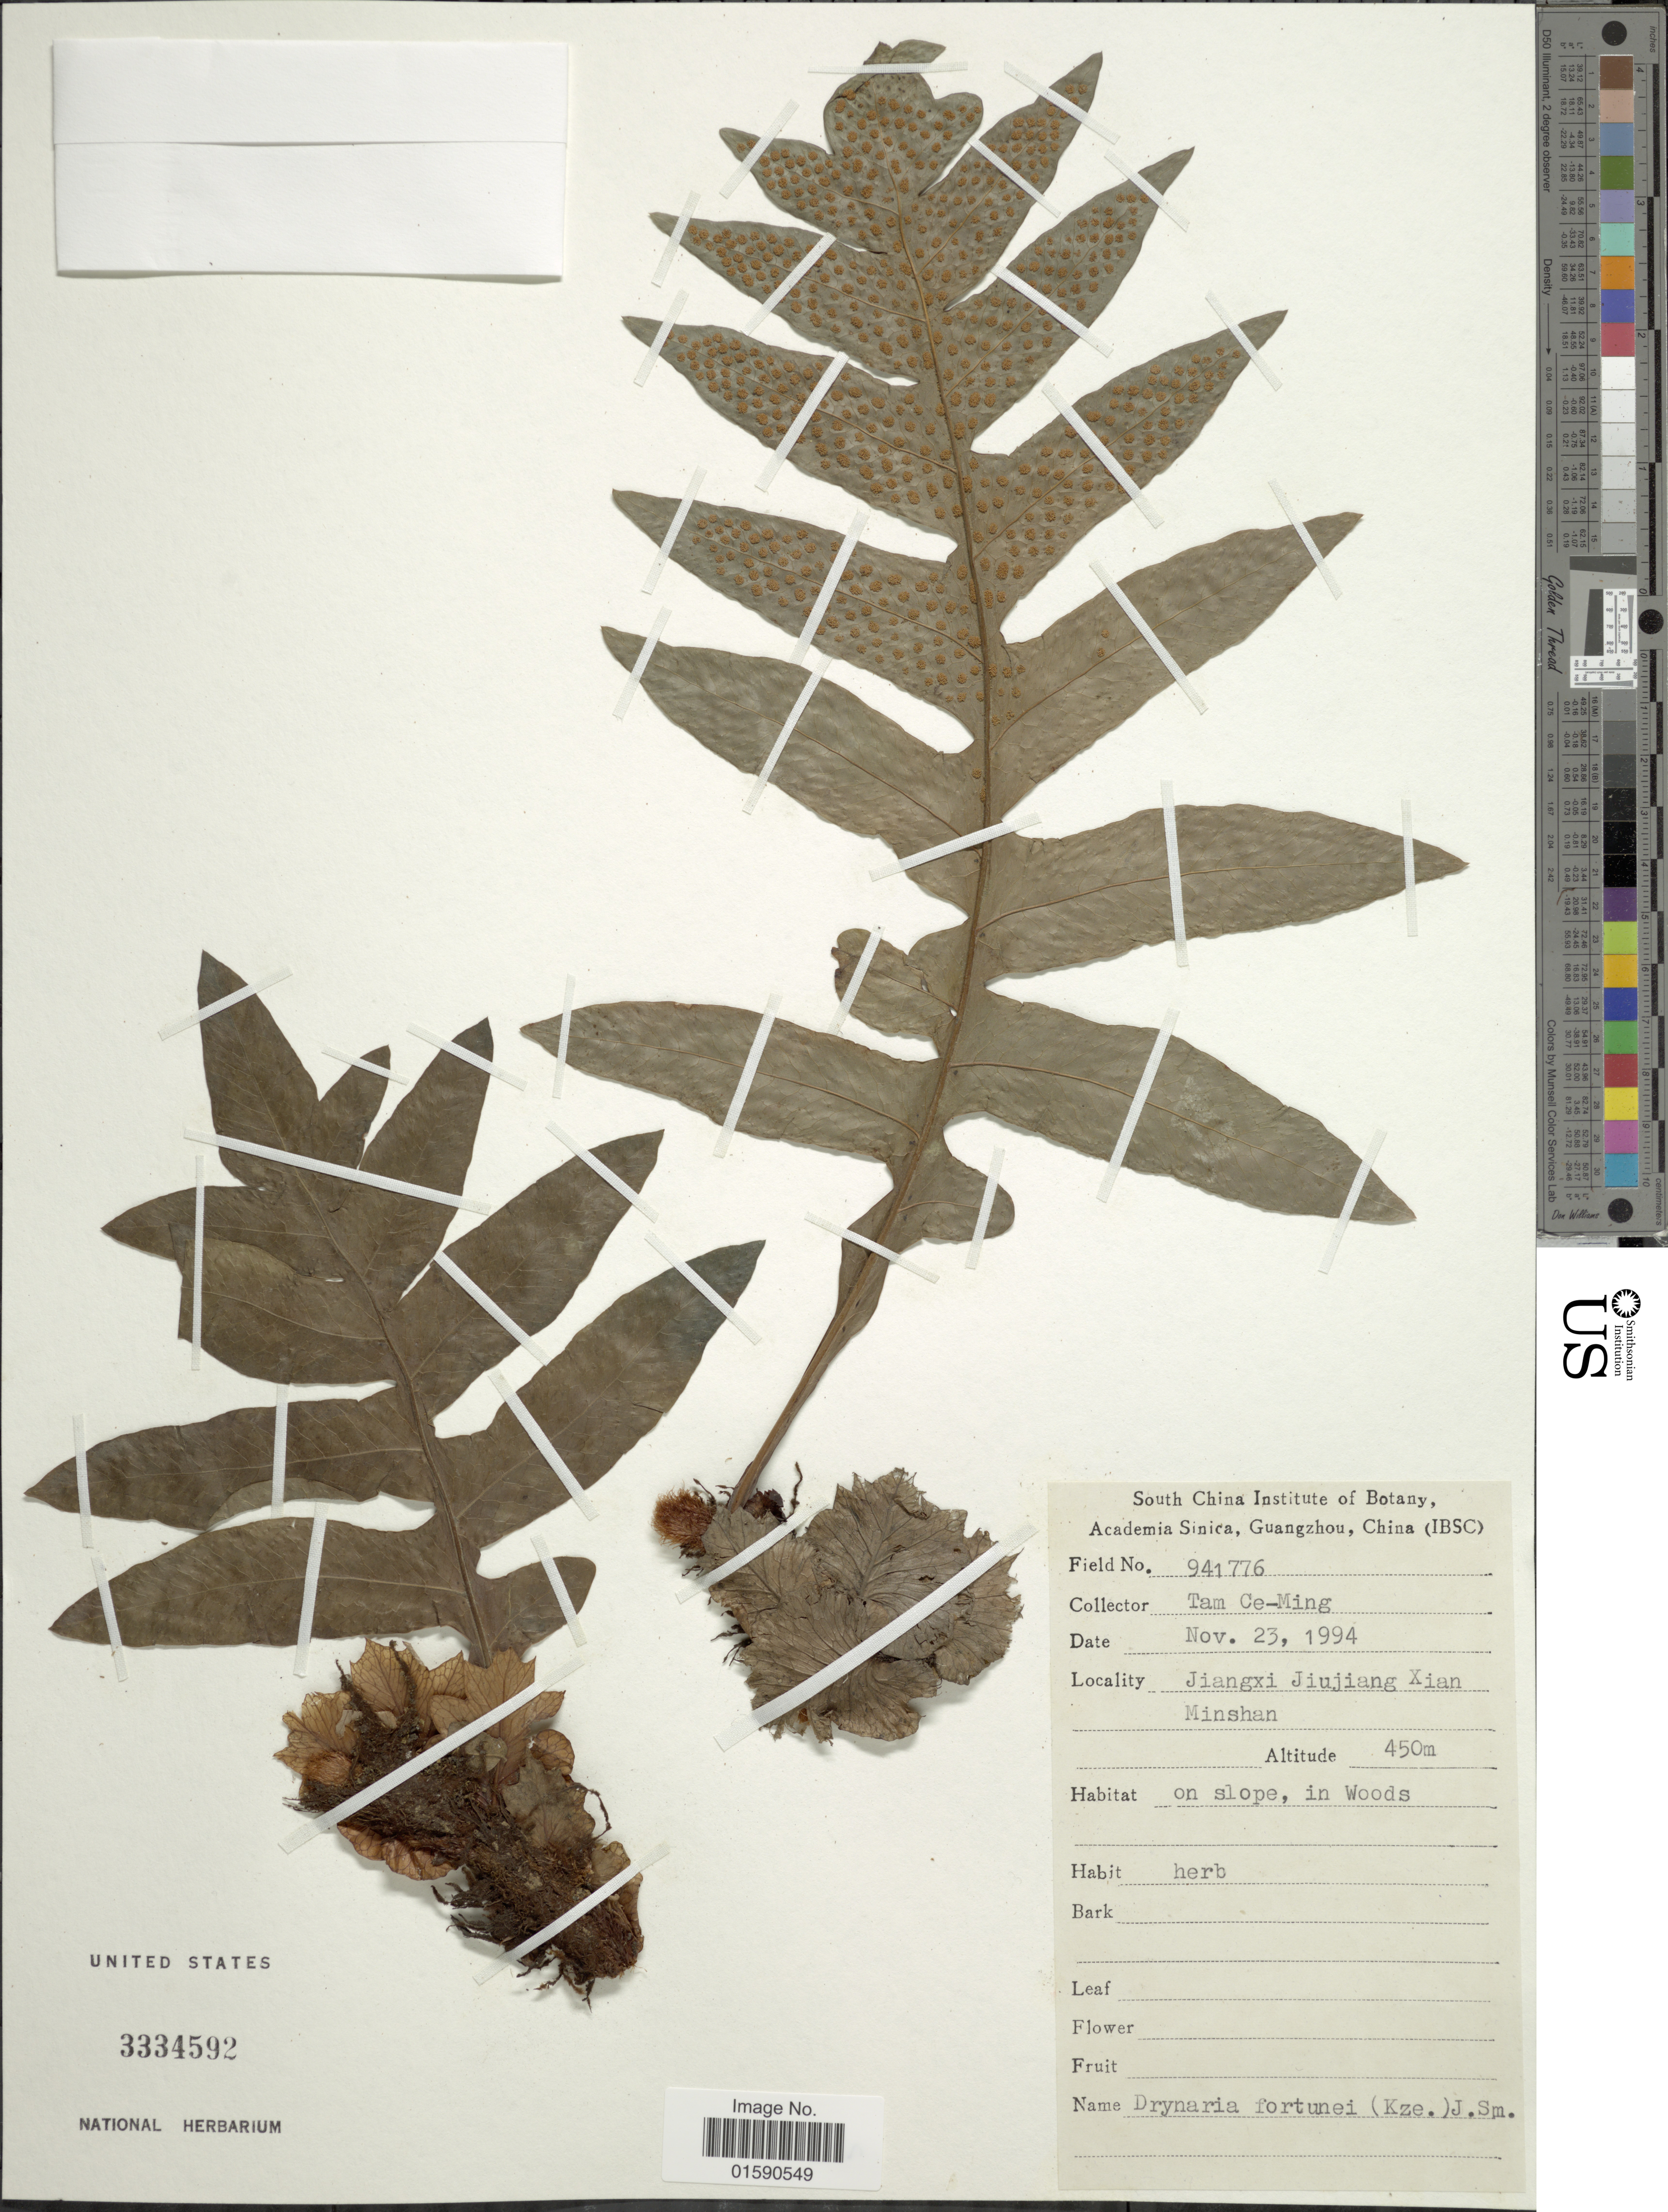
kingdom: Plantae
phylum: Tracheophyta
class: Polypodiopsida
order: Polypodiales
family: Polypodiaceae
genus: Drynaria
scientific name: Drynaria fortunei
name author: (Kunze ex Mett.) J. Sm.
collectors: Tam Ce-Ming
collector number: Field 941776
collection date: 1994-11-23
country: China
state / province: Jiangxi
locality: Jiangxi Jiujiang Xian Minshan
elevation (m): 450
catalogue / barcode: US 3334592